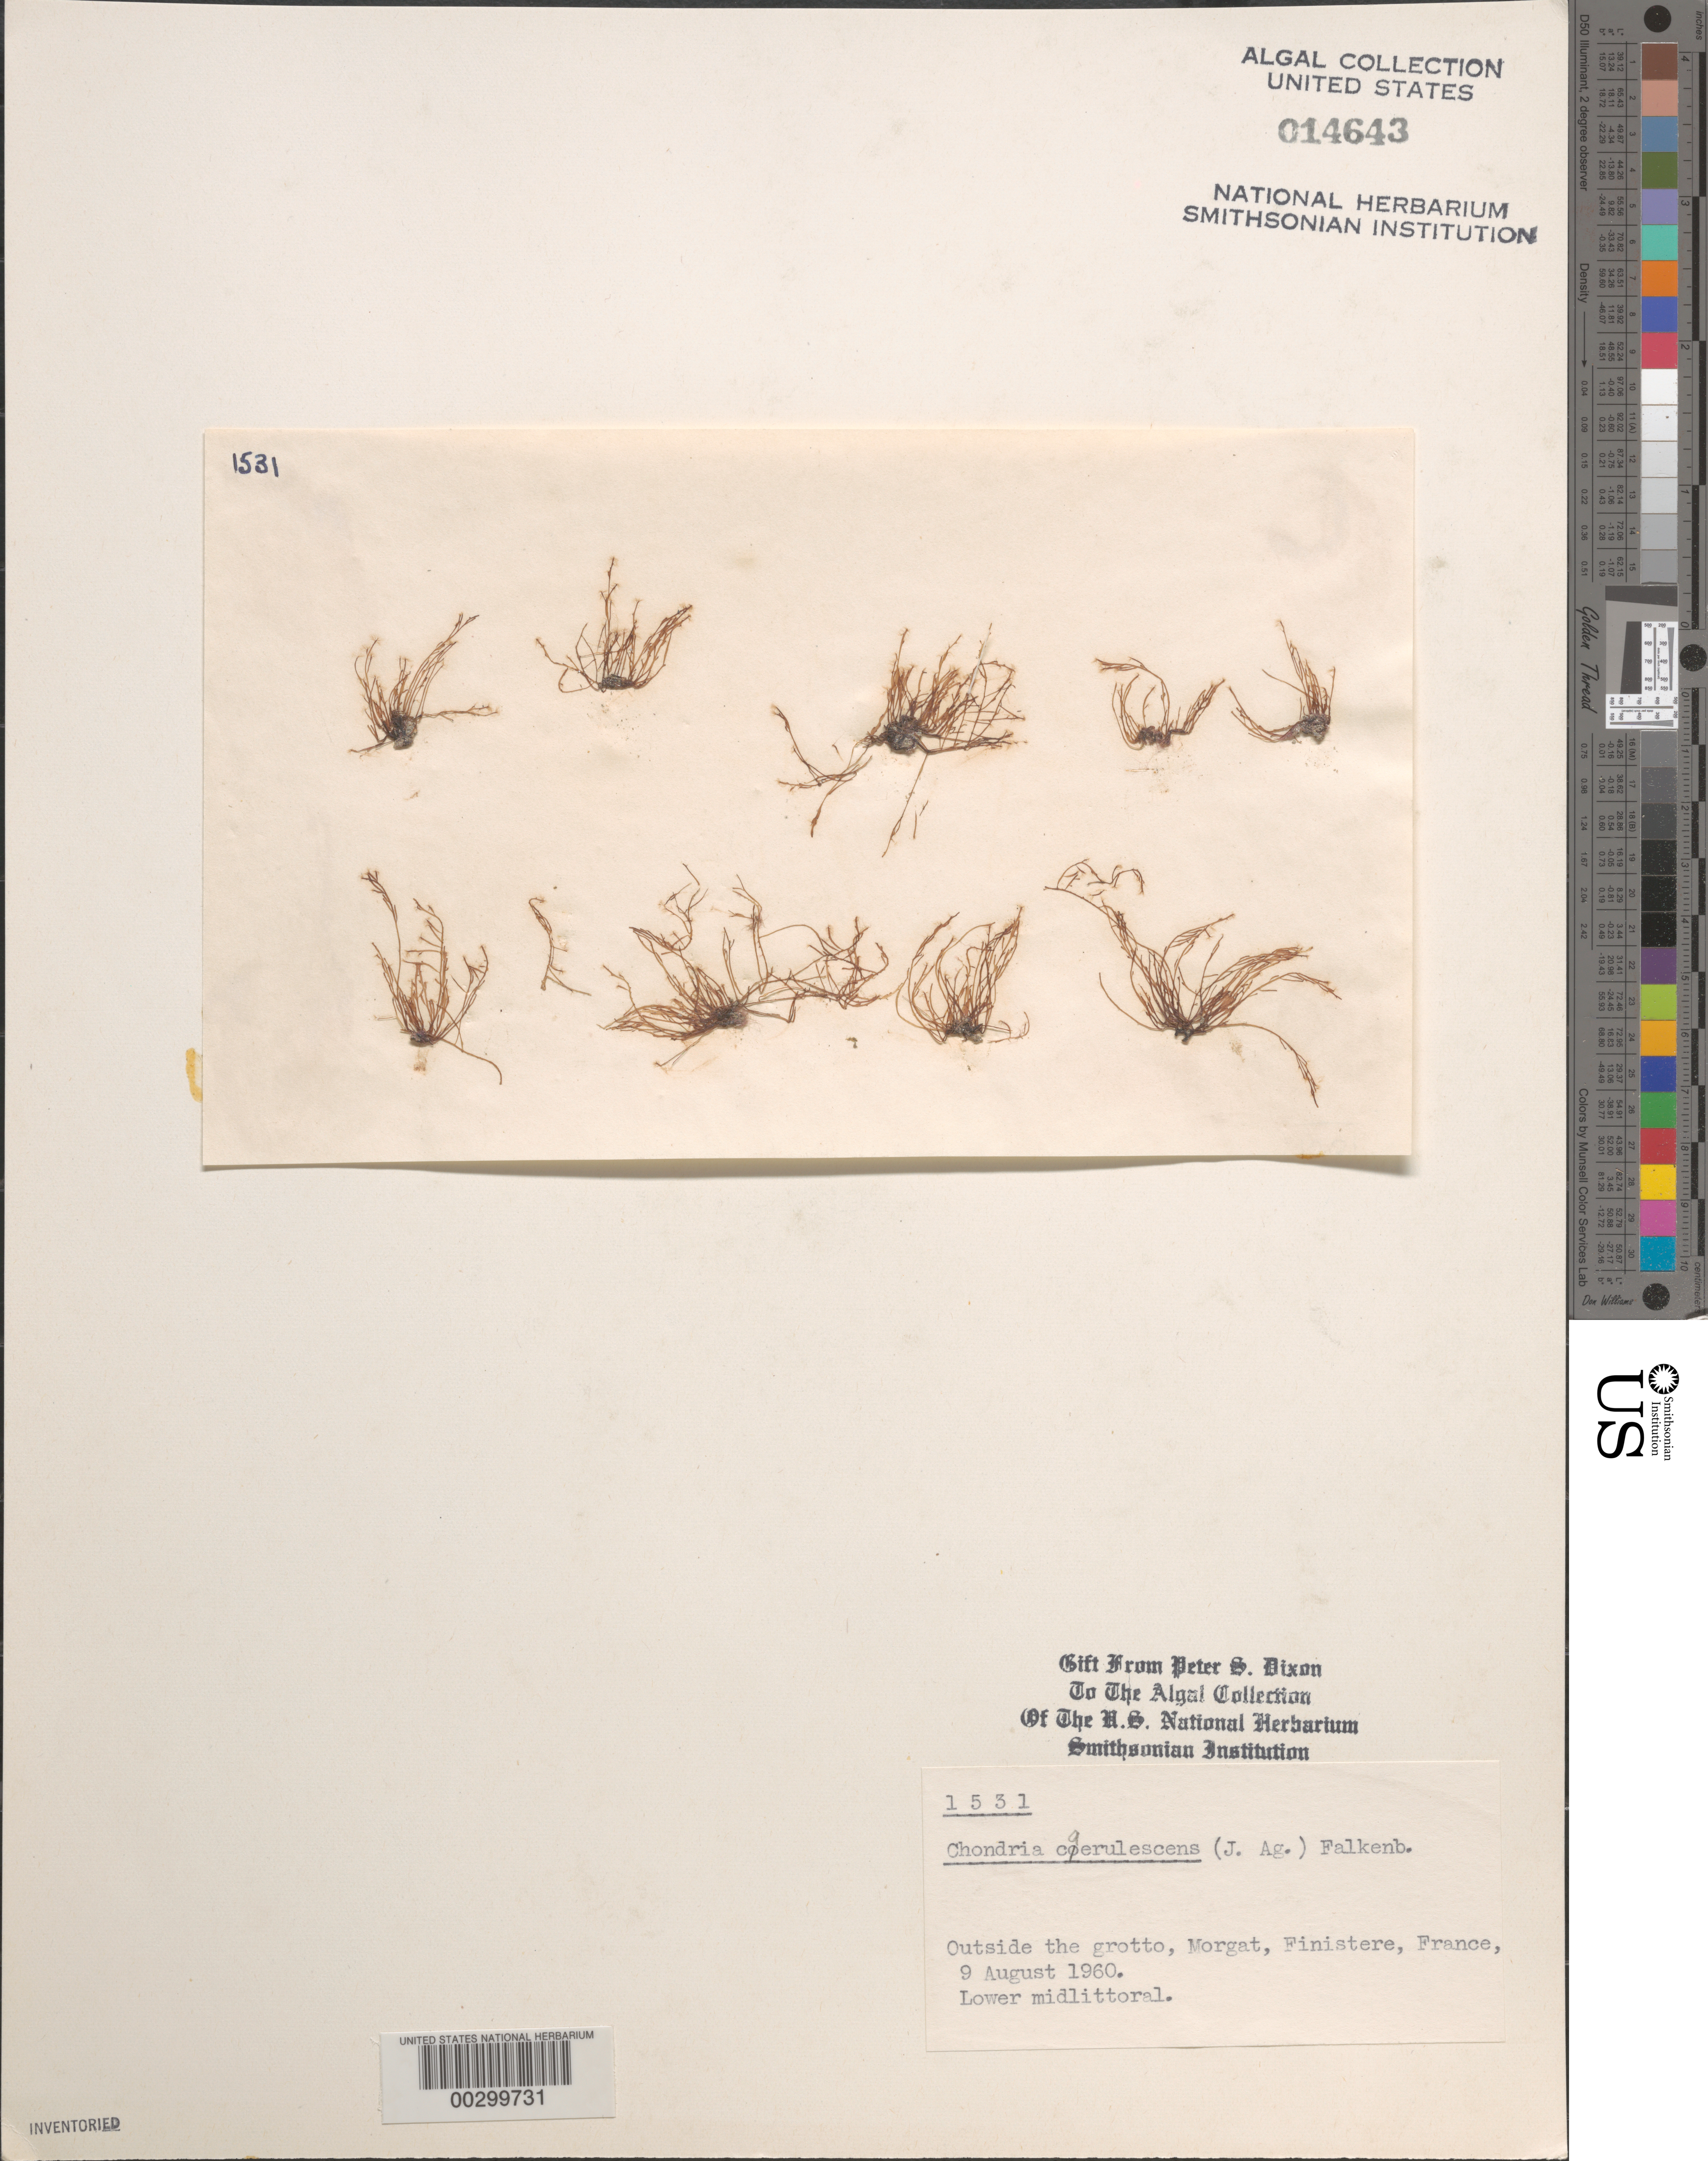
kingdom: Plantae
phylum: Rhodophyta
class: Florideophyceae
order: Ceramiales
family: Rhodomelaceae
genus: Chondria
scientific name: Chondria caerulescens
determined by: Dixon, P. S.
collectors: P. S. Dixon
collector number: PSD 1531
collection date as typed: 09 Aug 1960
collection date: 1960-08-09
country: France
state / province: Bretagne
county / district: Finistère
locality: Morgat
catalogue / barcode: US 14643